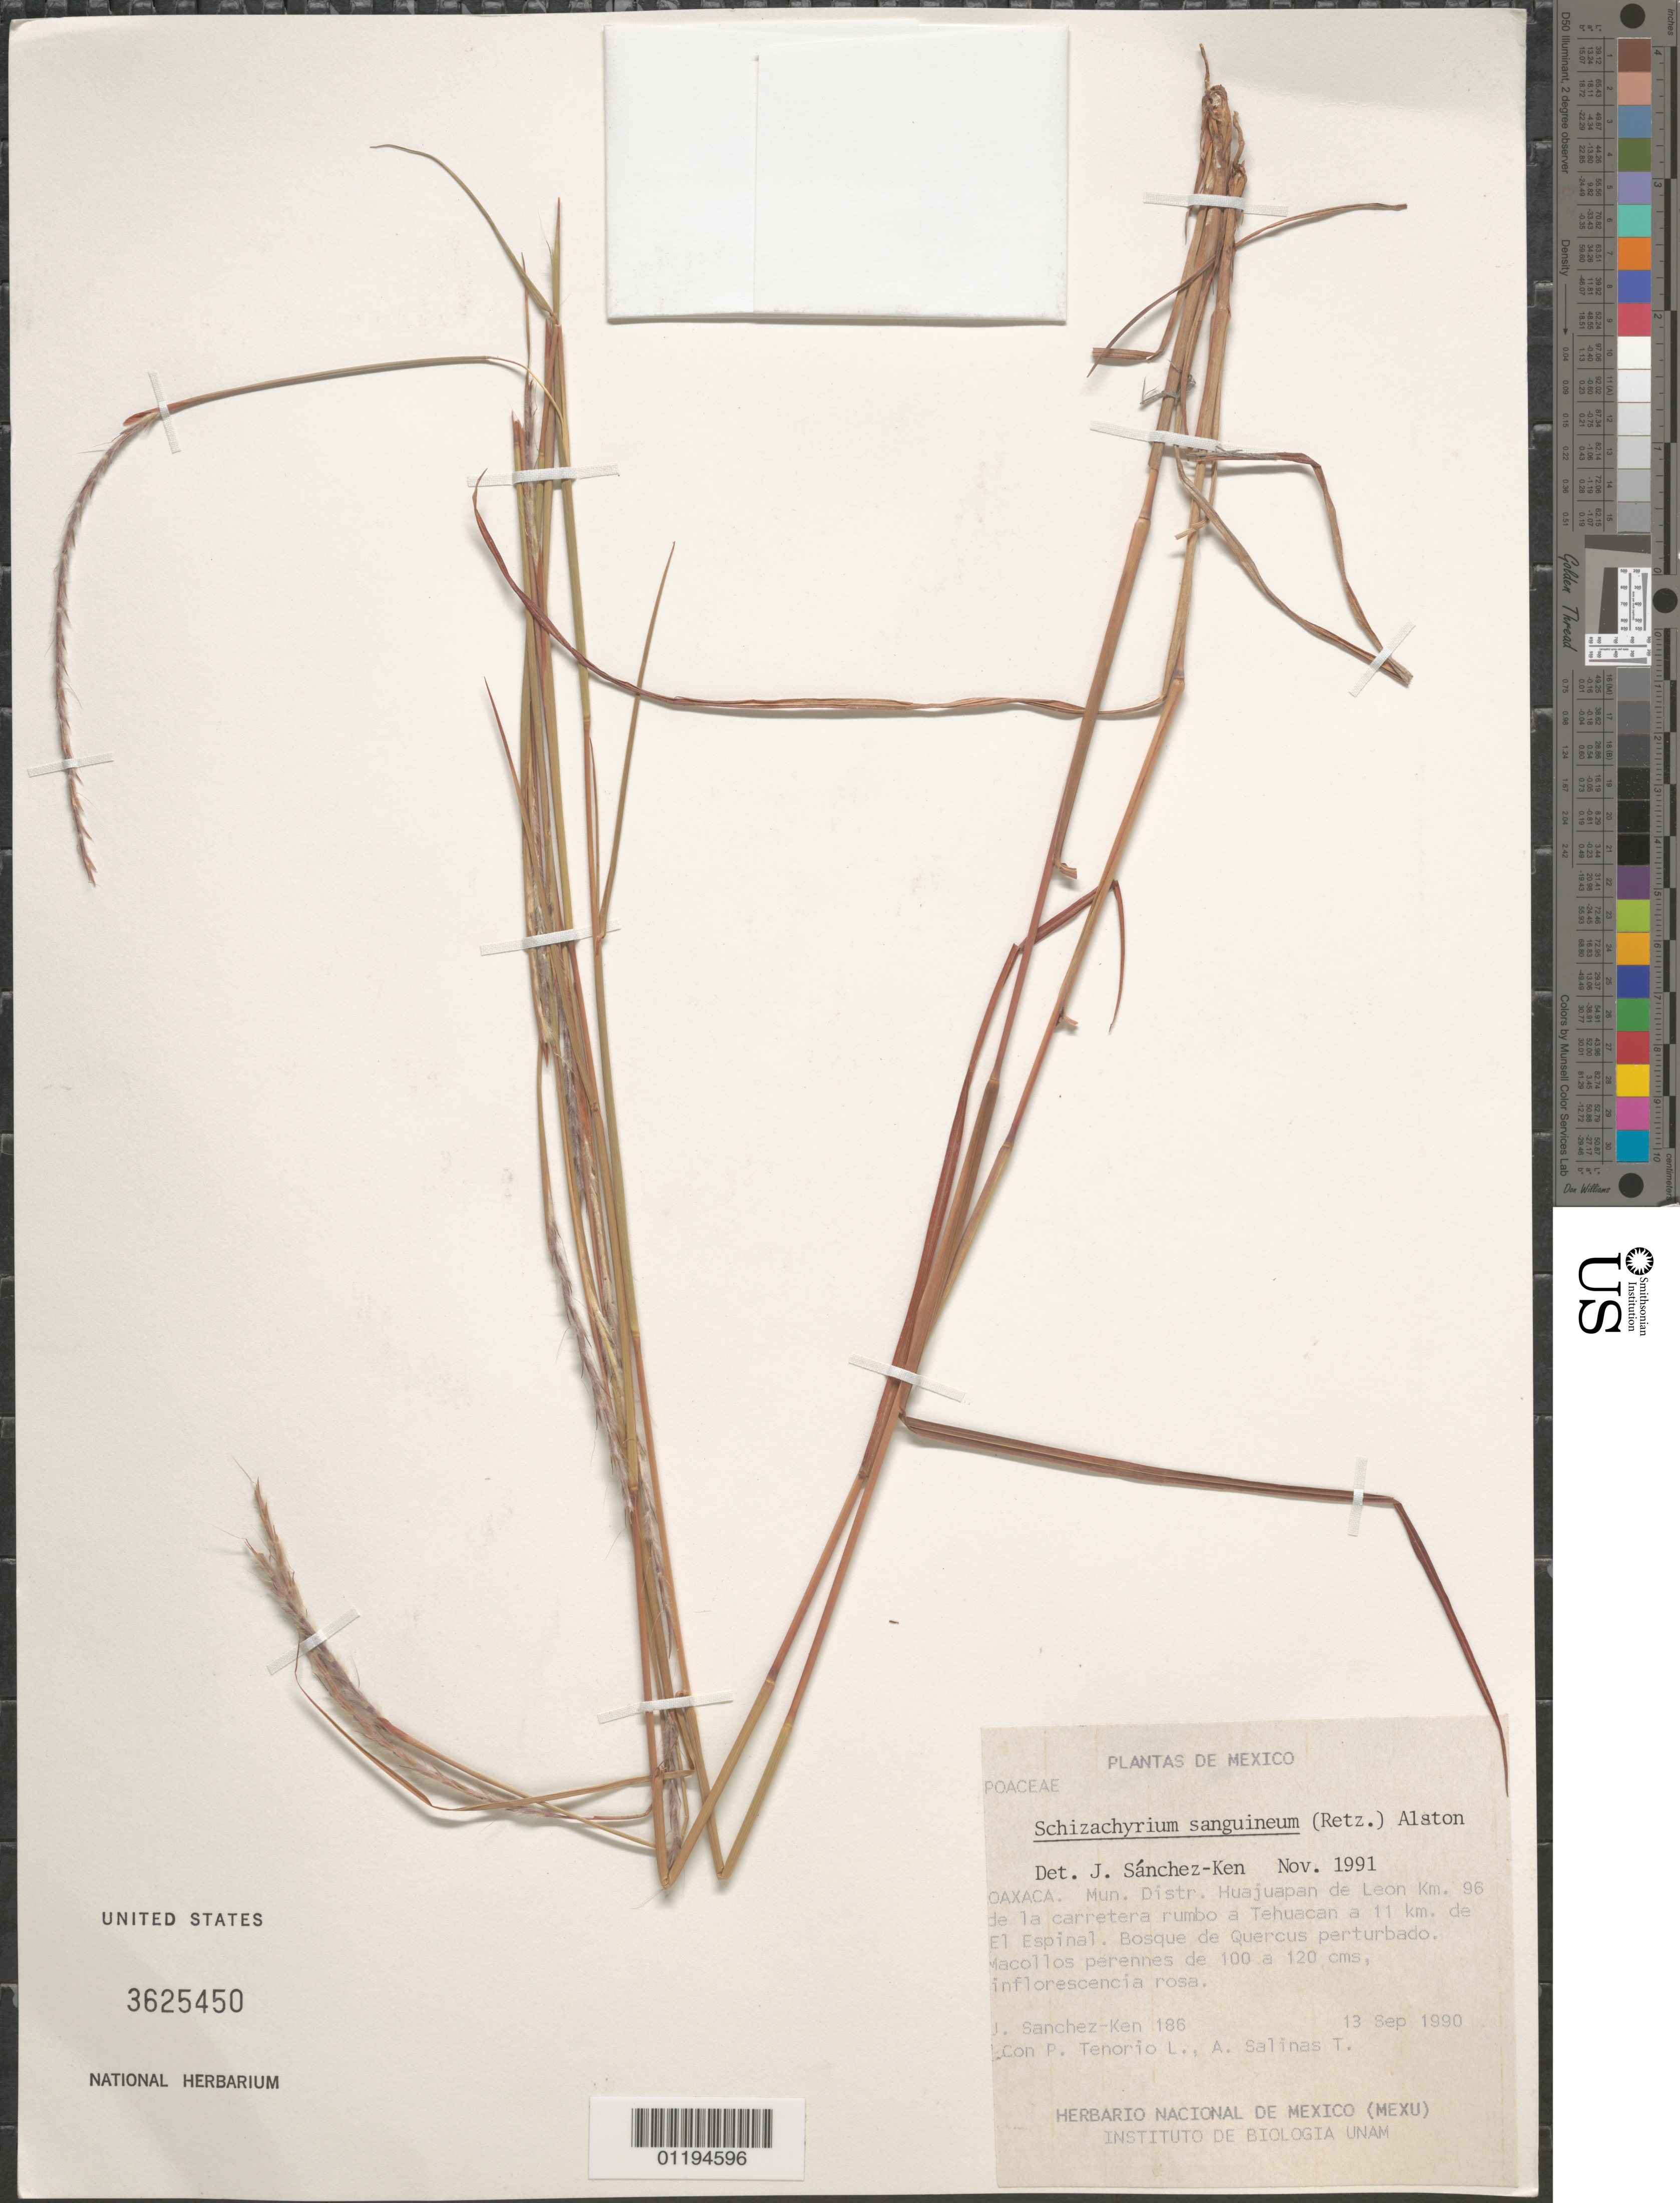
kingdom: Plantae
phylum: Tracheophyta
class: Liliopsida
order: Poales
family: Poaceae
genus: Schizachyrium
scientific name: Schizachyrium sanguineum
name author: (Retz.) Alston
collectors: J. G. Sánchez-Ken, P. Tenorio L. & A. Salinas T.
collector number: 186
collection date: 1990-09-13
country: Mexico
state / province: Oaxaca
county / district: Huajuapan de León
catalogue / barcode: US 3625450